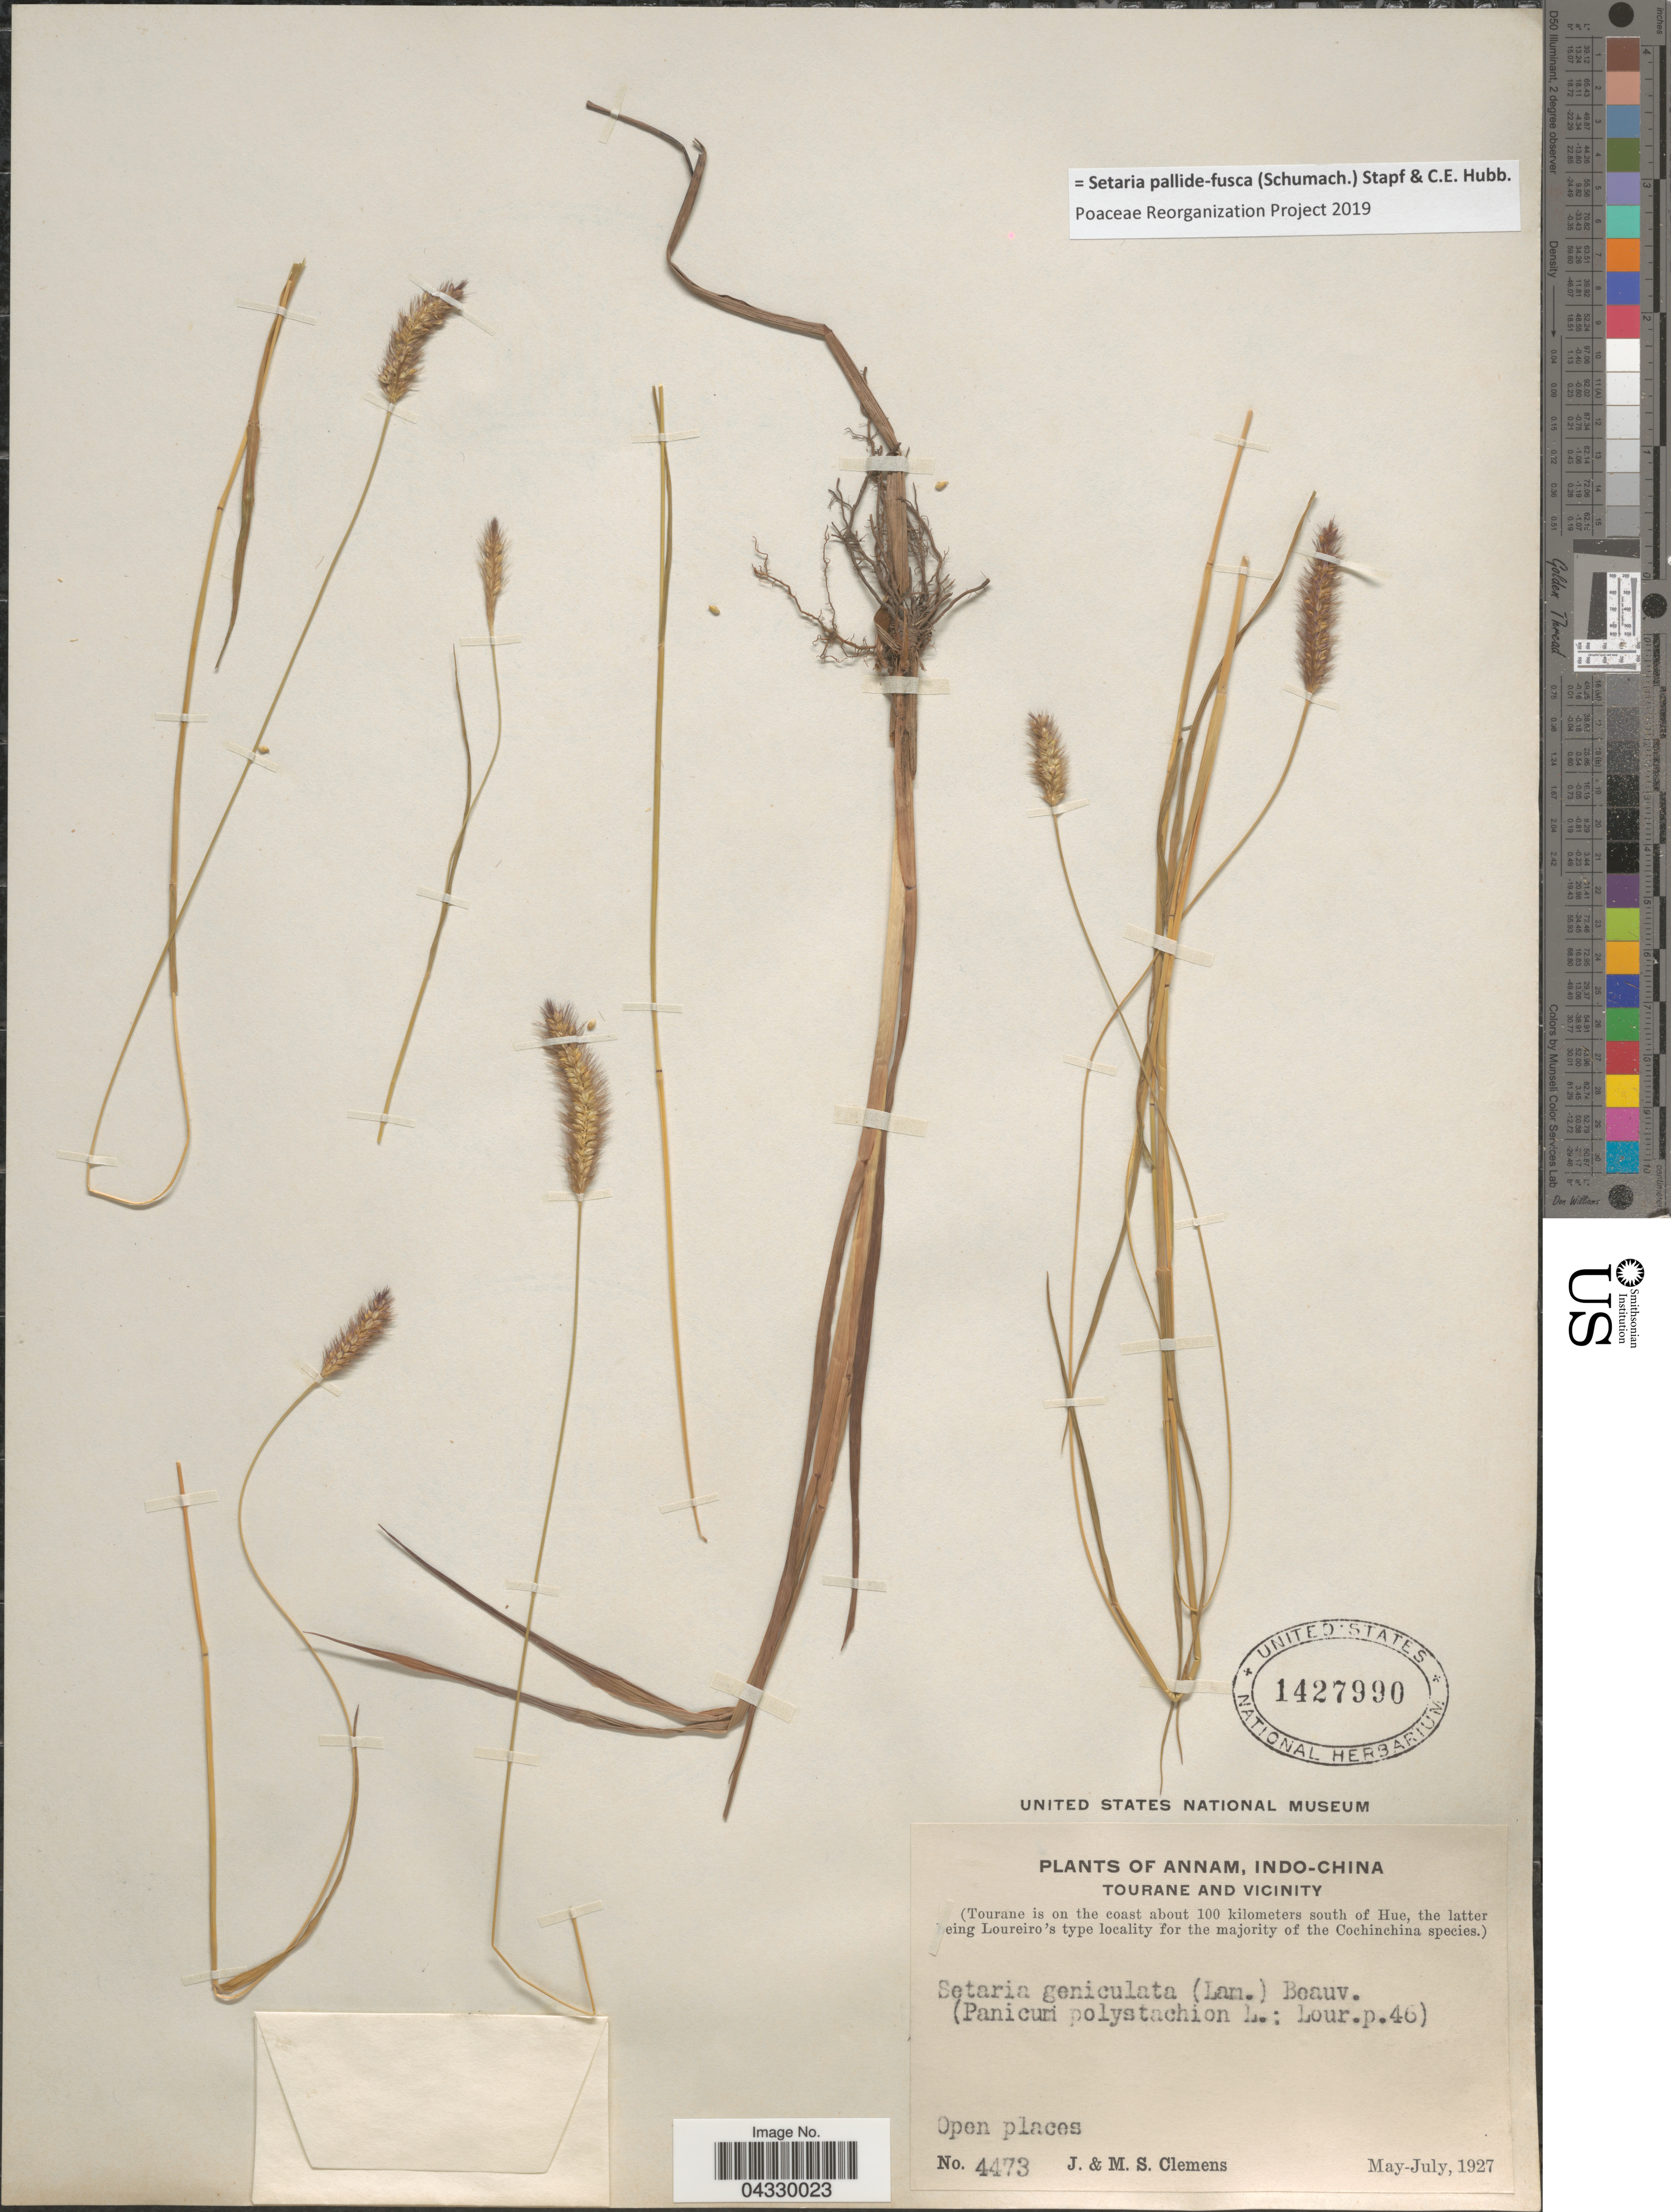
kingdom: Plantae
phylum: Tracheophyta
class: Liliopsida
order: Poales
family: Poaceae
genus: Setaria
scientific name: Setaria pallide-fusca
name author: (Schumach.) Stapf & C.E. Hubb.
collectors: J. Clemens & M. S. Clemens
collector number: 4473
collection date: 1927-05/1927-07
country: Vietnam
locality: Annam. Tourane and vicinity. (Tourane is on the coast about 100 kilometers south of Hue, the latter being Loureiro's type locality for the majority of the Cochinchina species.)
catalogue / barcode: US 1427990